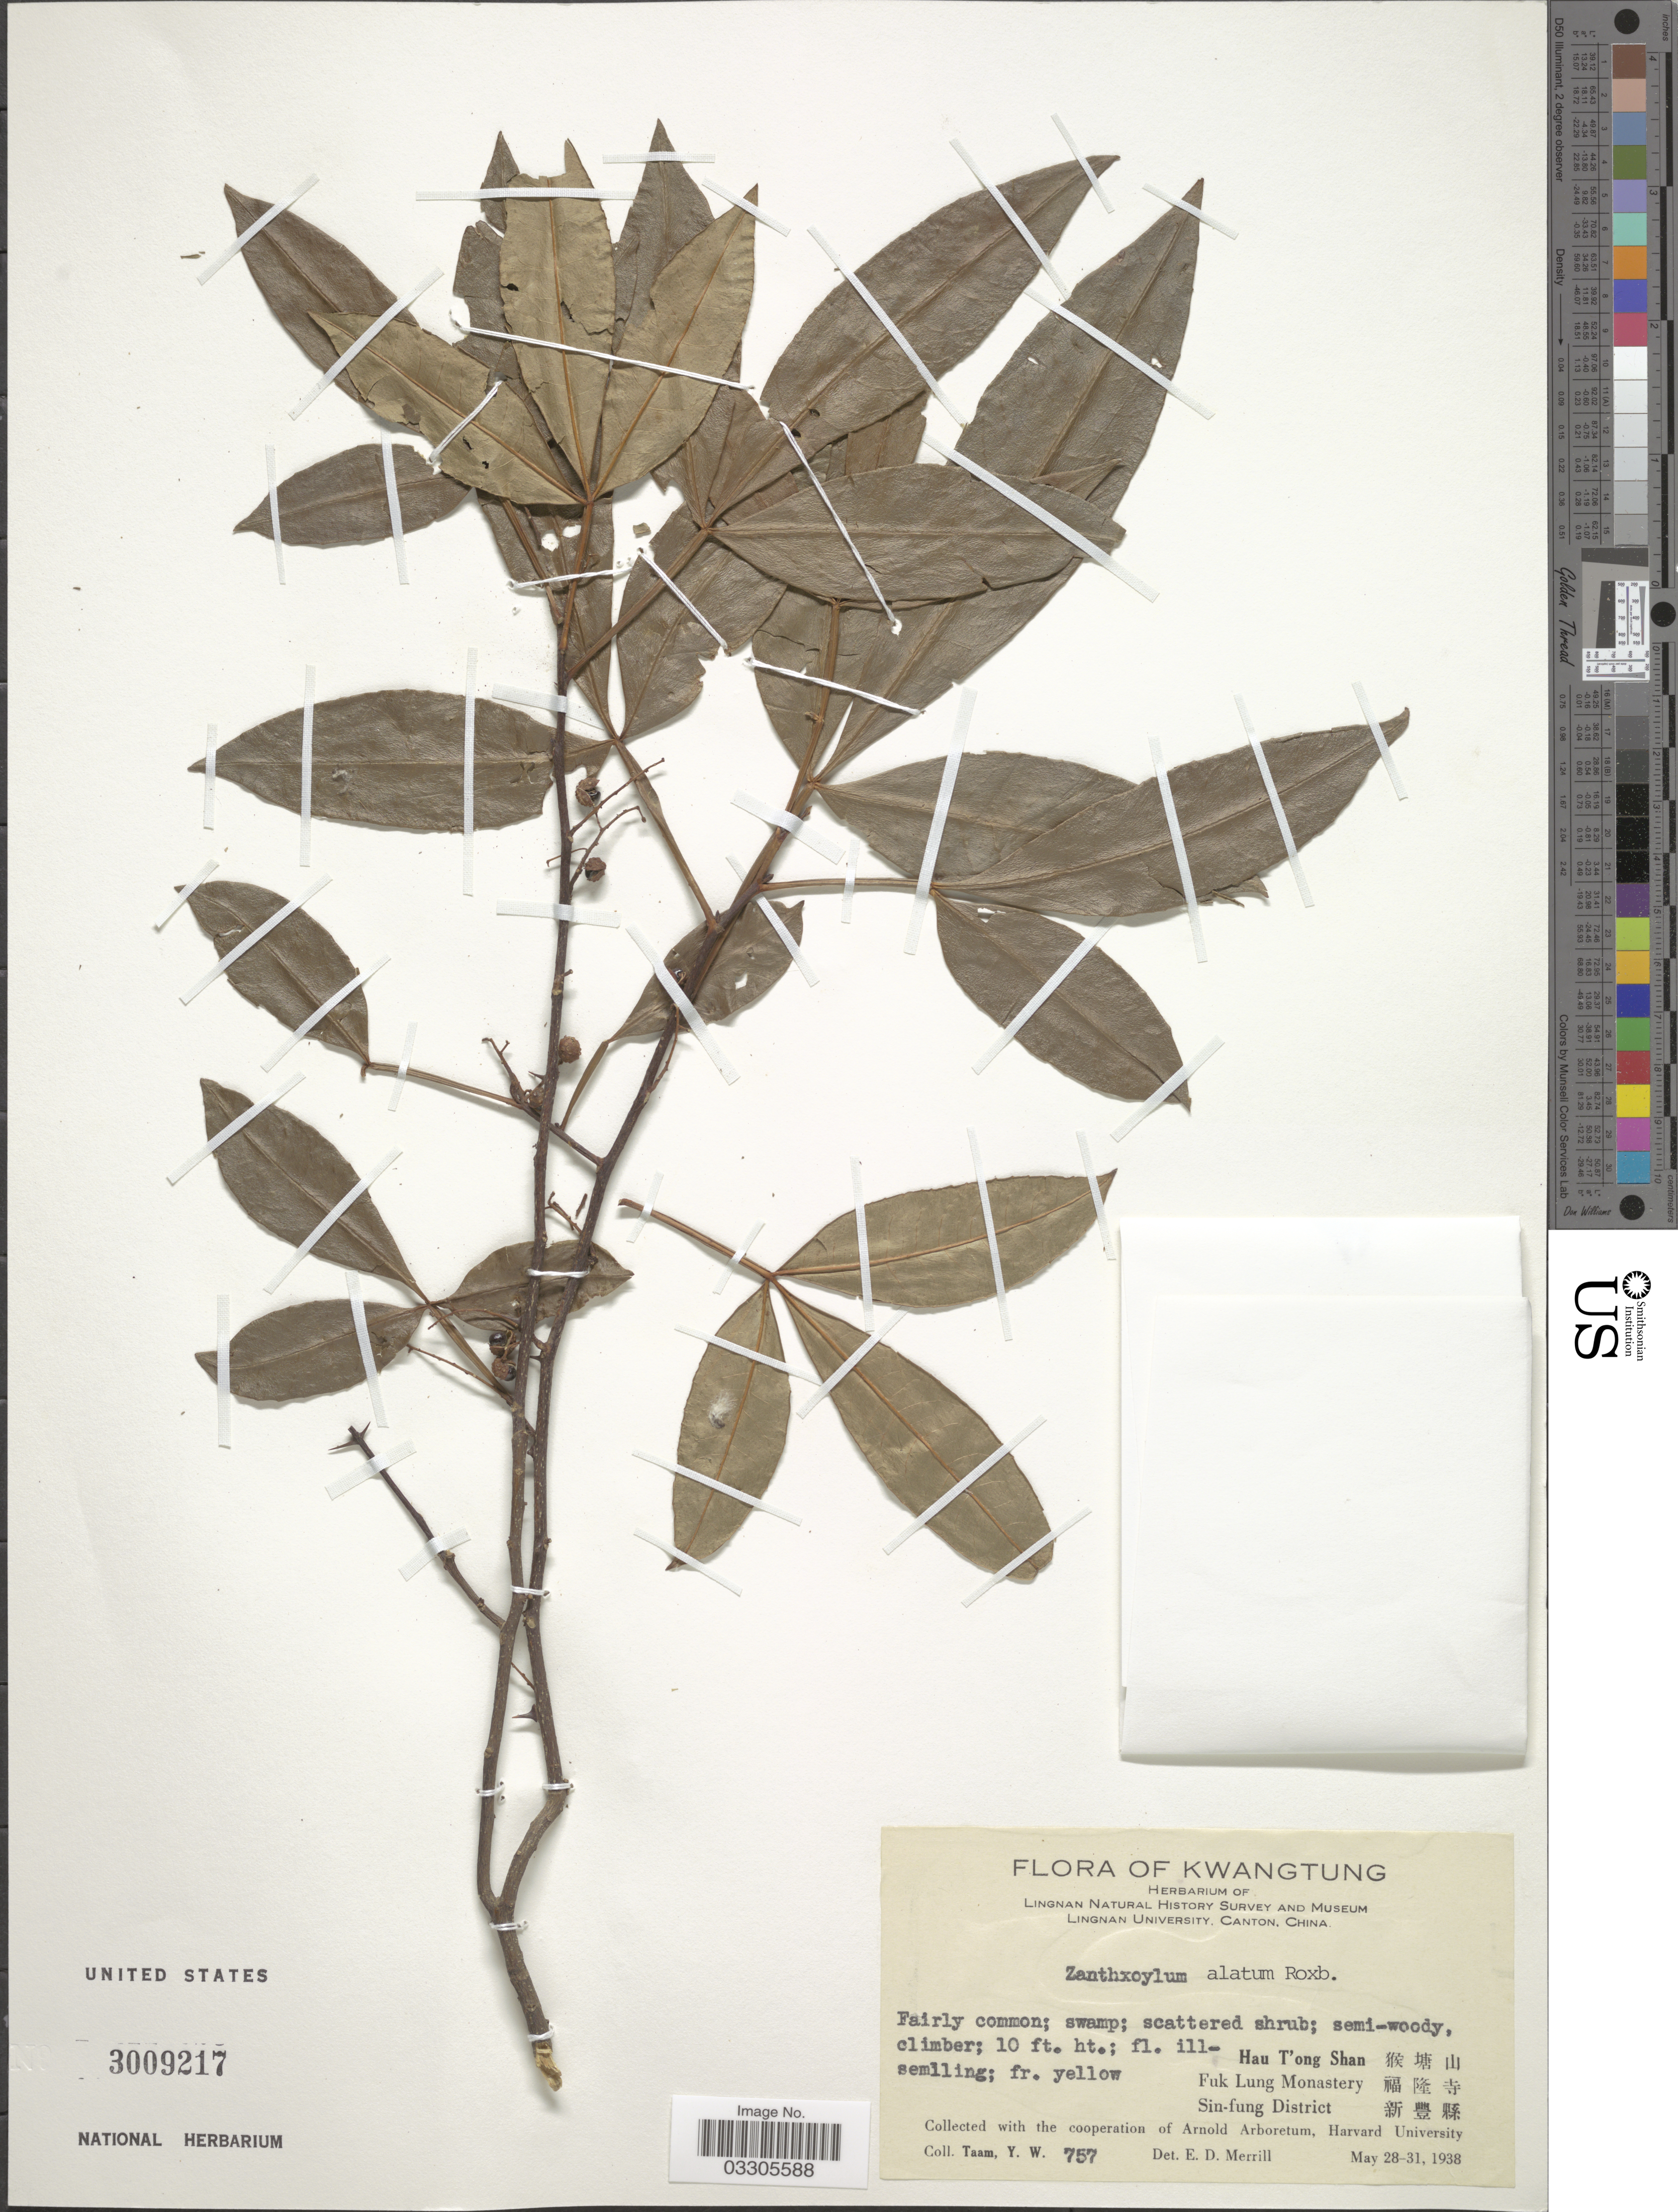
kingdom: Plantae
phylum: Tracheophyta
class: Magnoliopsida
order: Sapindales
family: Rutaceae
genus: Zanthoxylum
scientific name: Zanthoxylum armatum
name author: DC.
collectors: Y. W. Taam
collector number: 757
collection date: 1938-05-28/1938-05-31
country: China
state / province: Guangdong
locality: Kwangtung, Hau T'ong Shan X, Fuk Lung Monastery X, Sin-fung District X.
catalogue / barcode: US 3009217